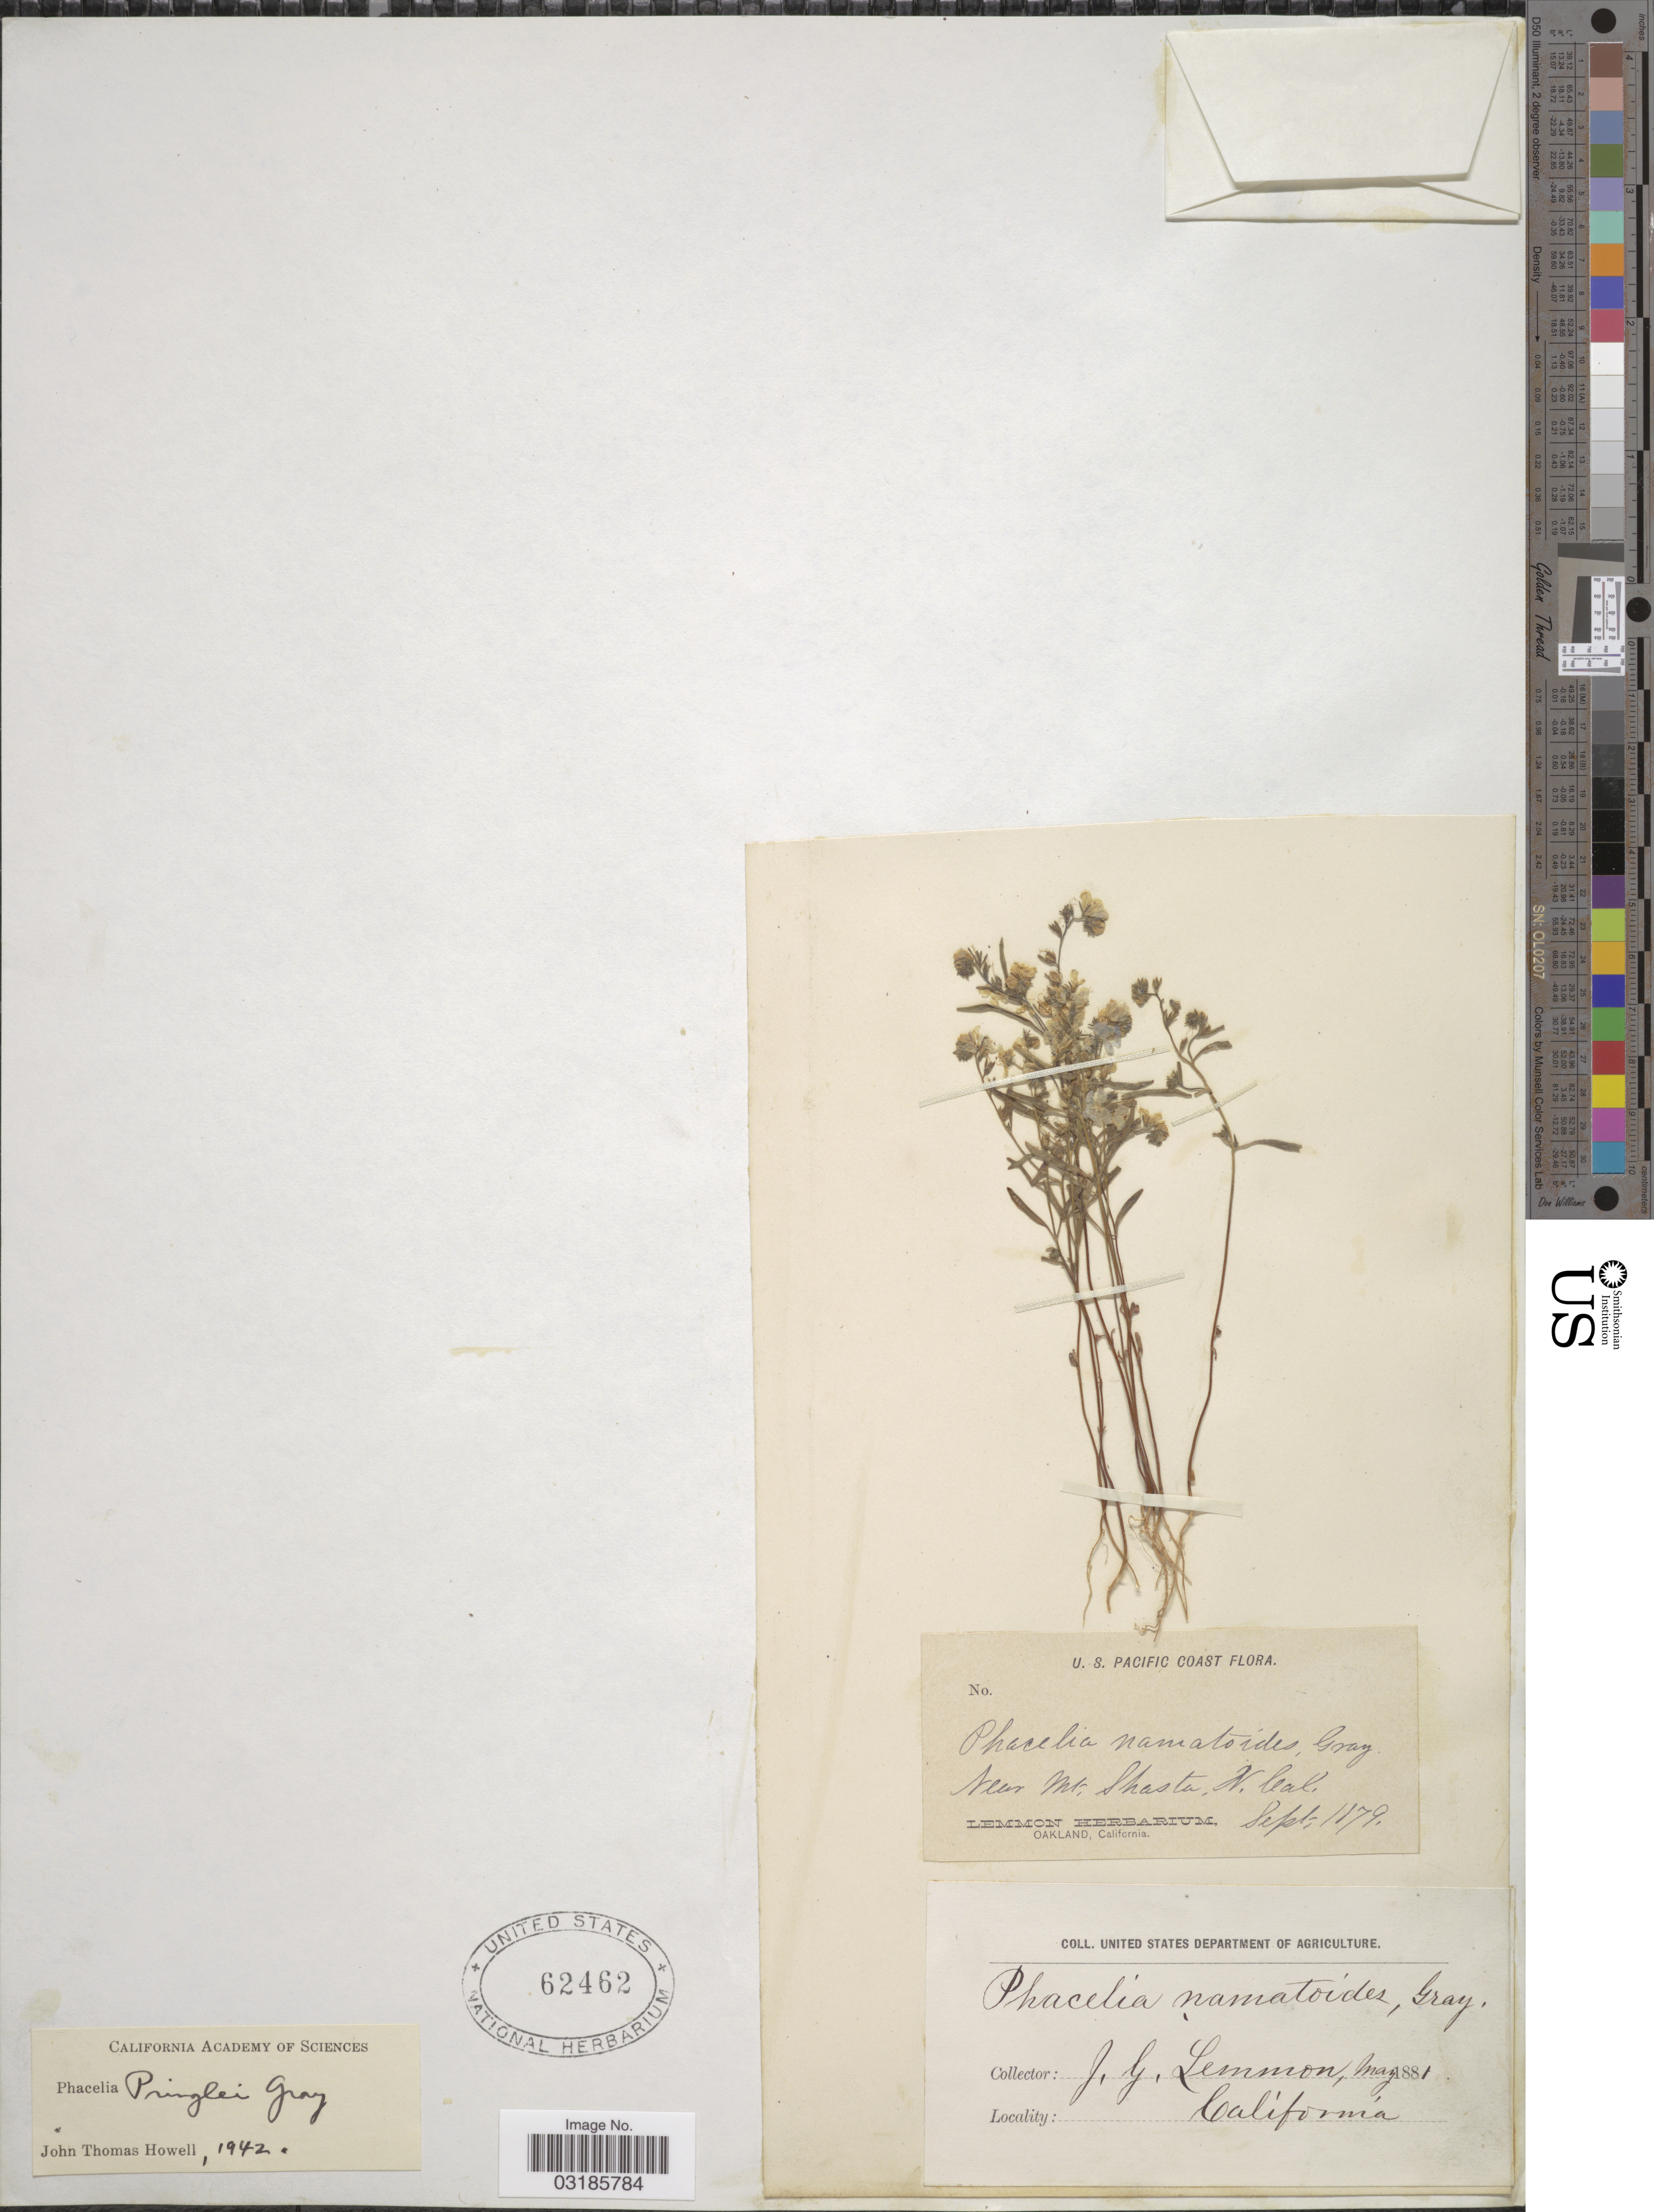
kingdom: Plantae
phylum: Tracheophyta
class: Magnoliopsida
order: Boraginales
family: Hydrophyllaceae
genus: Phacelia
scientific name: Phacelia pringlei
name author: A. Gray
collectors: J. Lemmon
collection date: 1879-09/1881-05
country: United States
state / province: California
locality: Near Mt. Shasta, N. Cal.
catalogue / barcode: US 62462